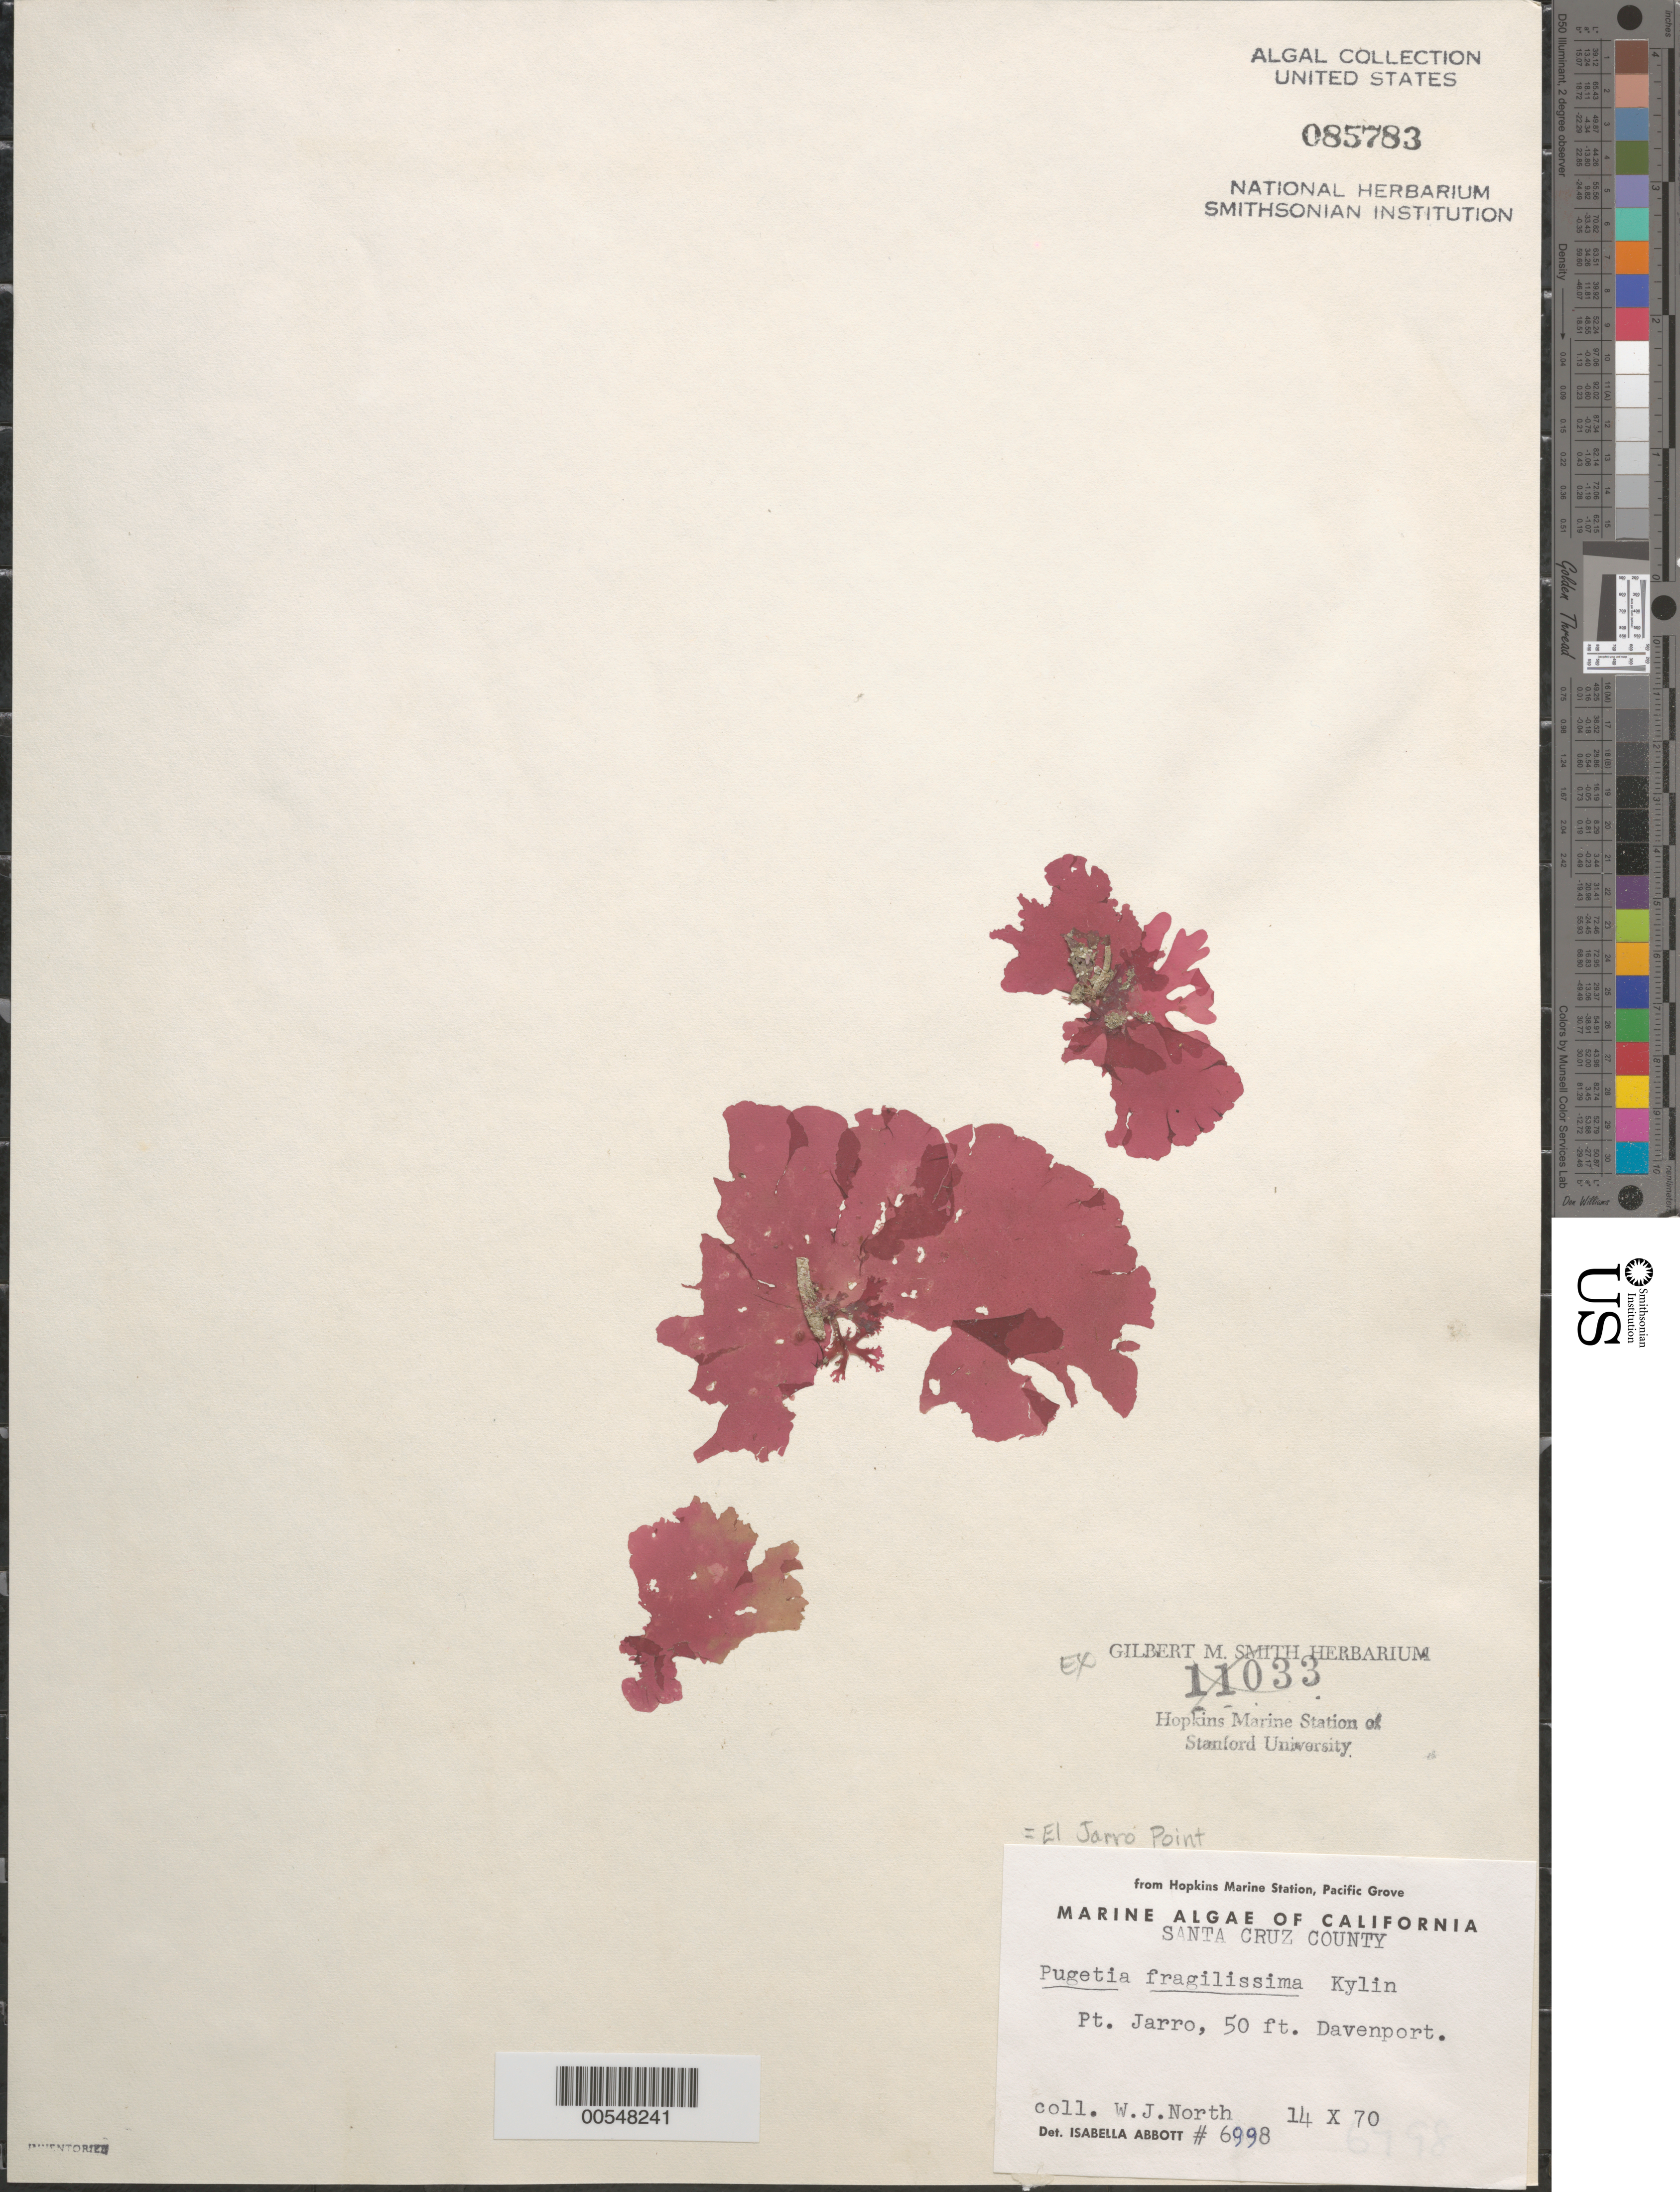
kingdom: Plantae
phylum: Rhodophyta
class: Florideophyceae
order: Gigartinales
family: Kallymeniaceae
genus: Pugetia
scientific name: Pugetia fragilissima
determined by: Abbott, Isabella A.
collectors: W. North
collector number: IAA 6998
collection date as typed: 14 Oct 1970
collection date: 1970-10-14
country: United States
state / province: California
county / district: Santa Cruz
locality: El Jarro Point (Pt. Jarro), Davenport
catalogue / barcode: US 85783